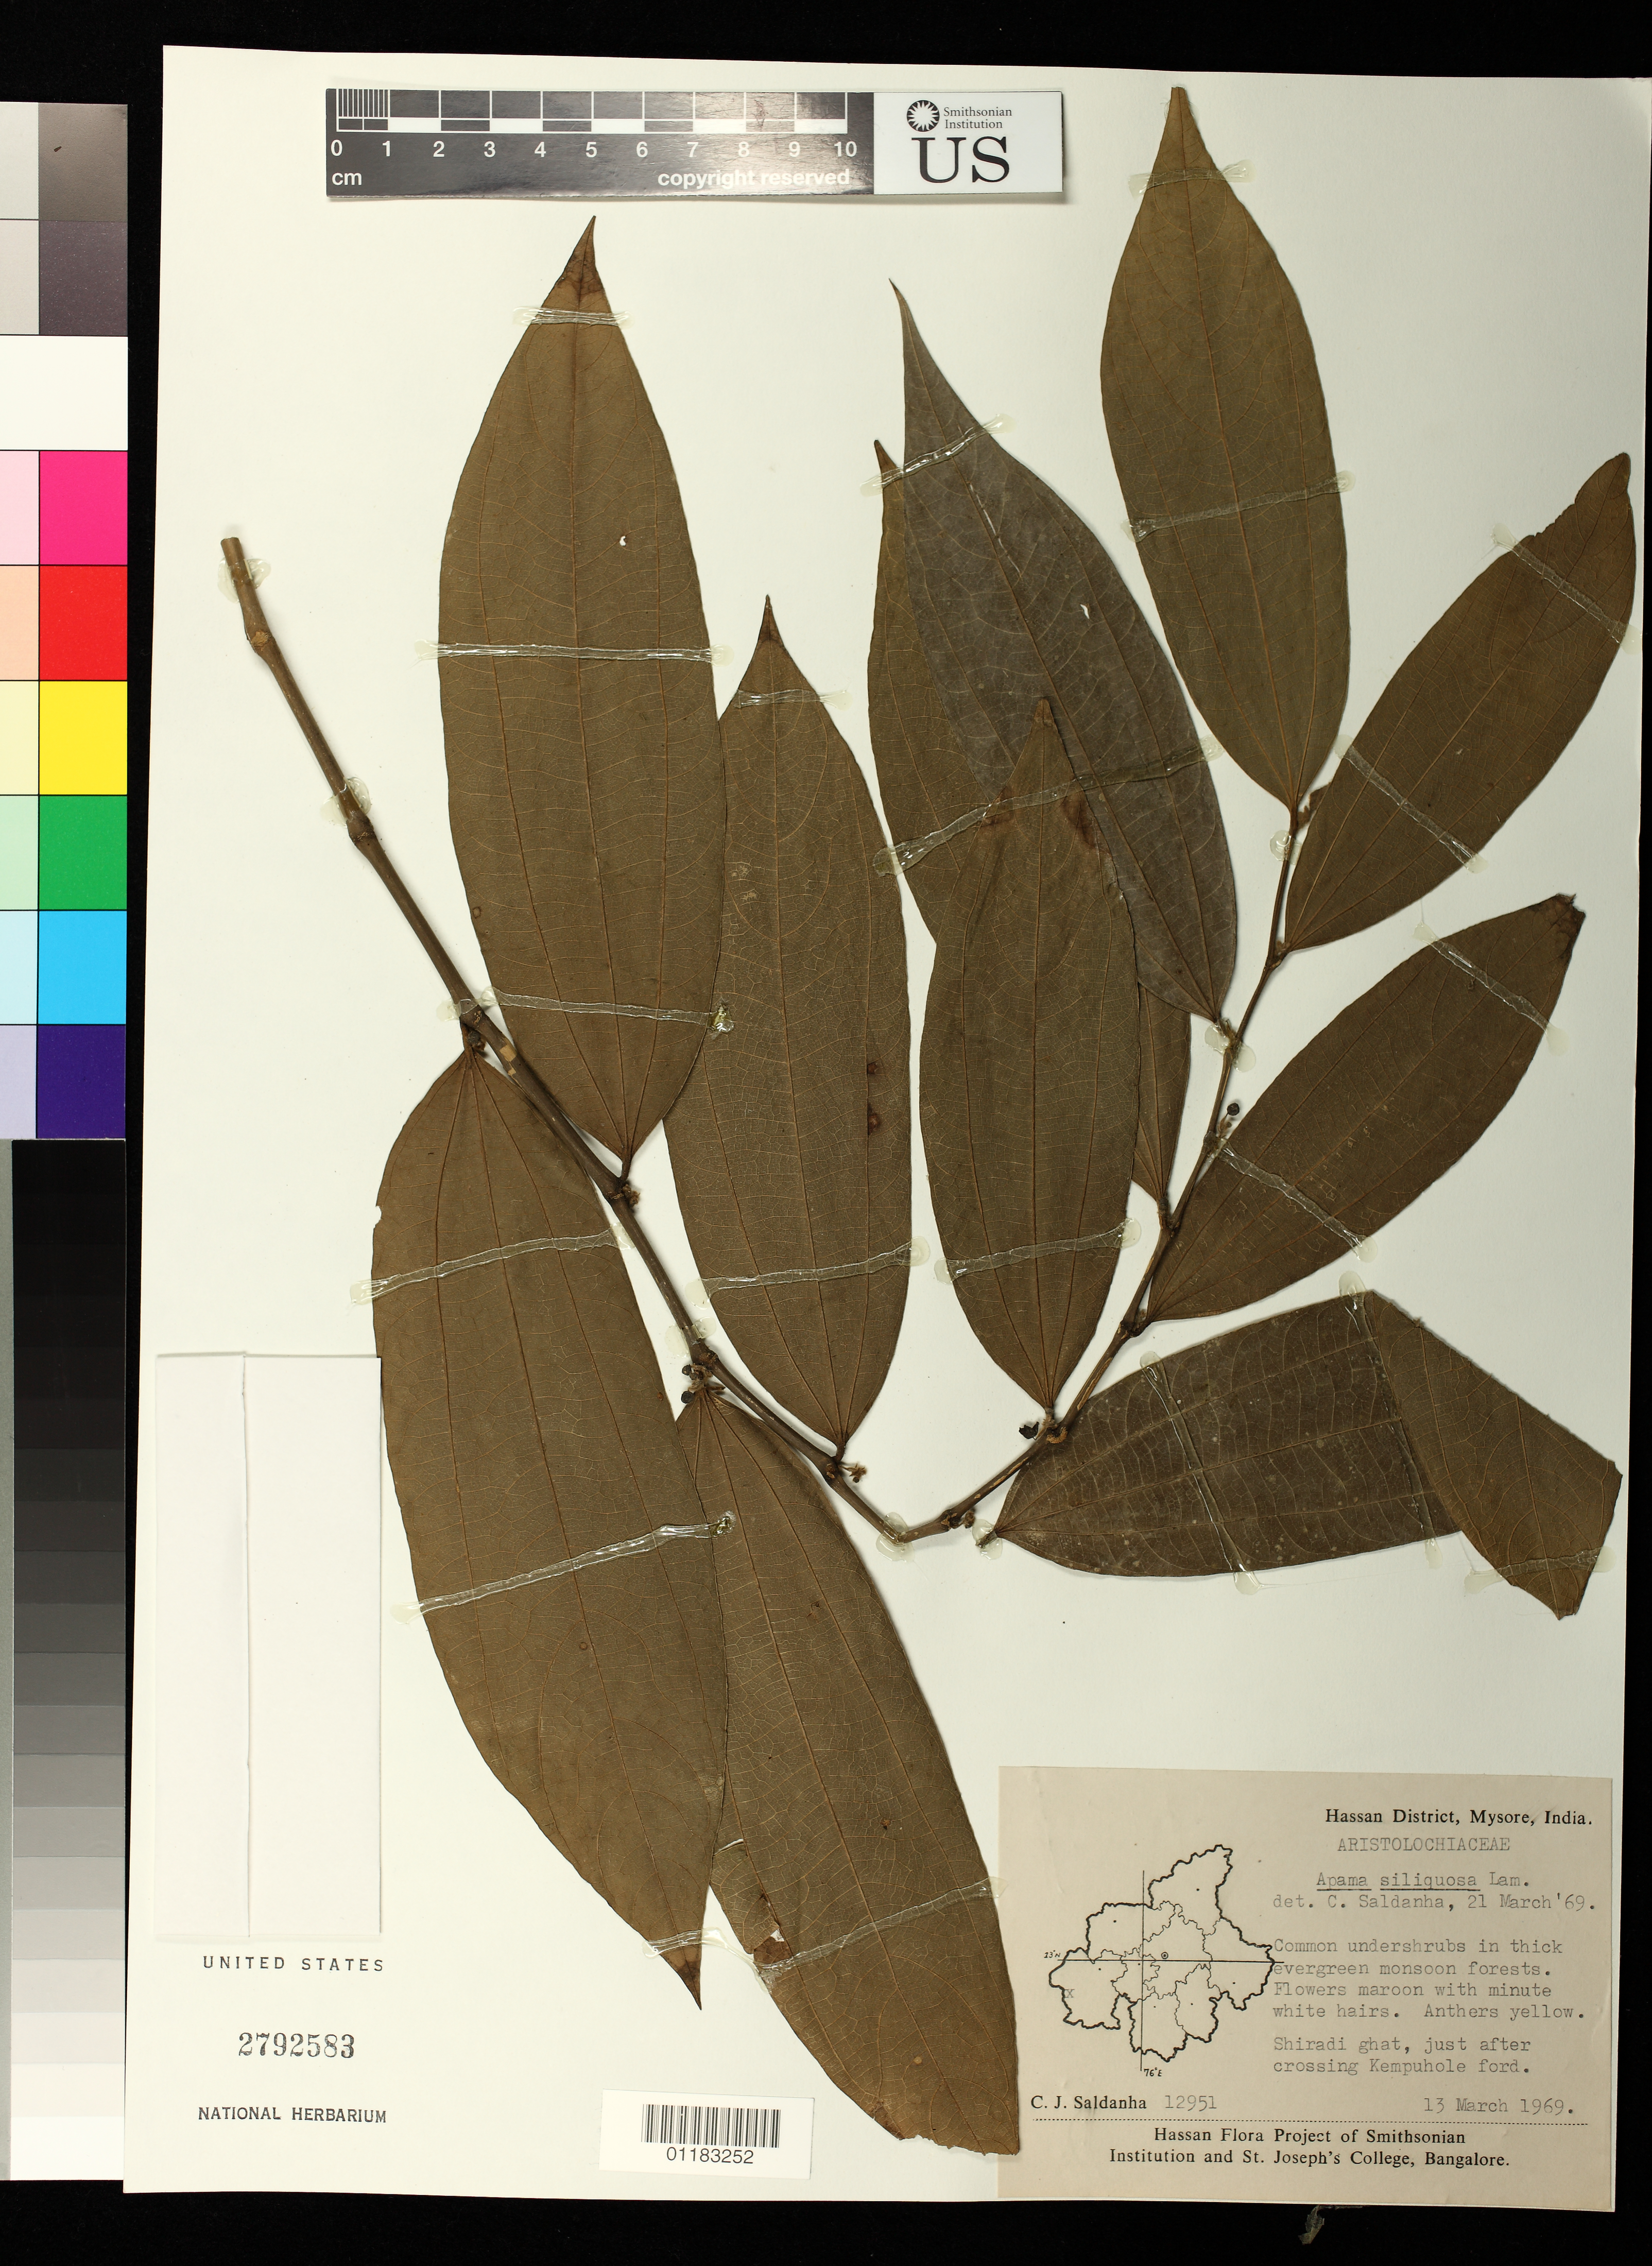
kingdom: Plantae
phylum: Tracheophyta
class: Magnoliopsida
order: Piperales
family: Aristolochiaceae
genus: Thottea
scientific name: Thottea siliquosa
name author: (Lam.) Ding Hou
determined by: Strong, Mark T., (BOT), Smithsonian Institution - National Museum of Natural History (UNITED STATES)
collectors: C. J. Saldanha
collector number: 12951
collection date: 1969-03-13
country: India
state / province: Karnataka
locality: Hassan District, Shiradi ghat, just after crossing Kempuhole ford.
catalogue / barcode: US 2792583